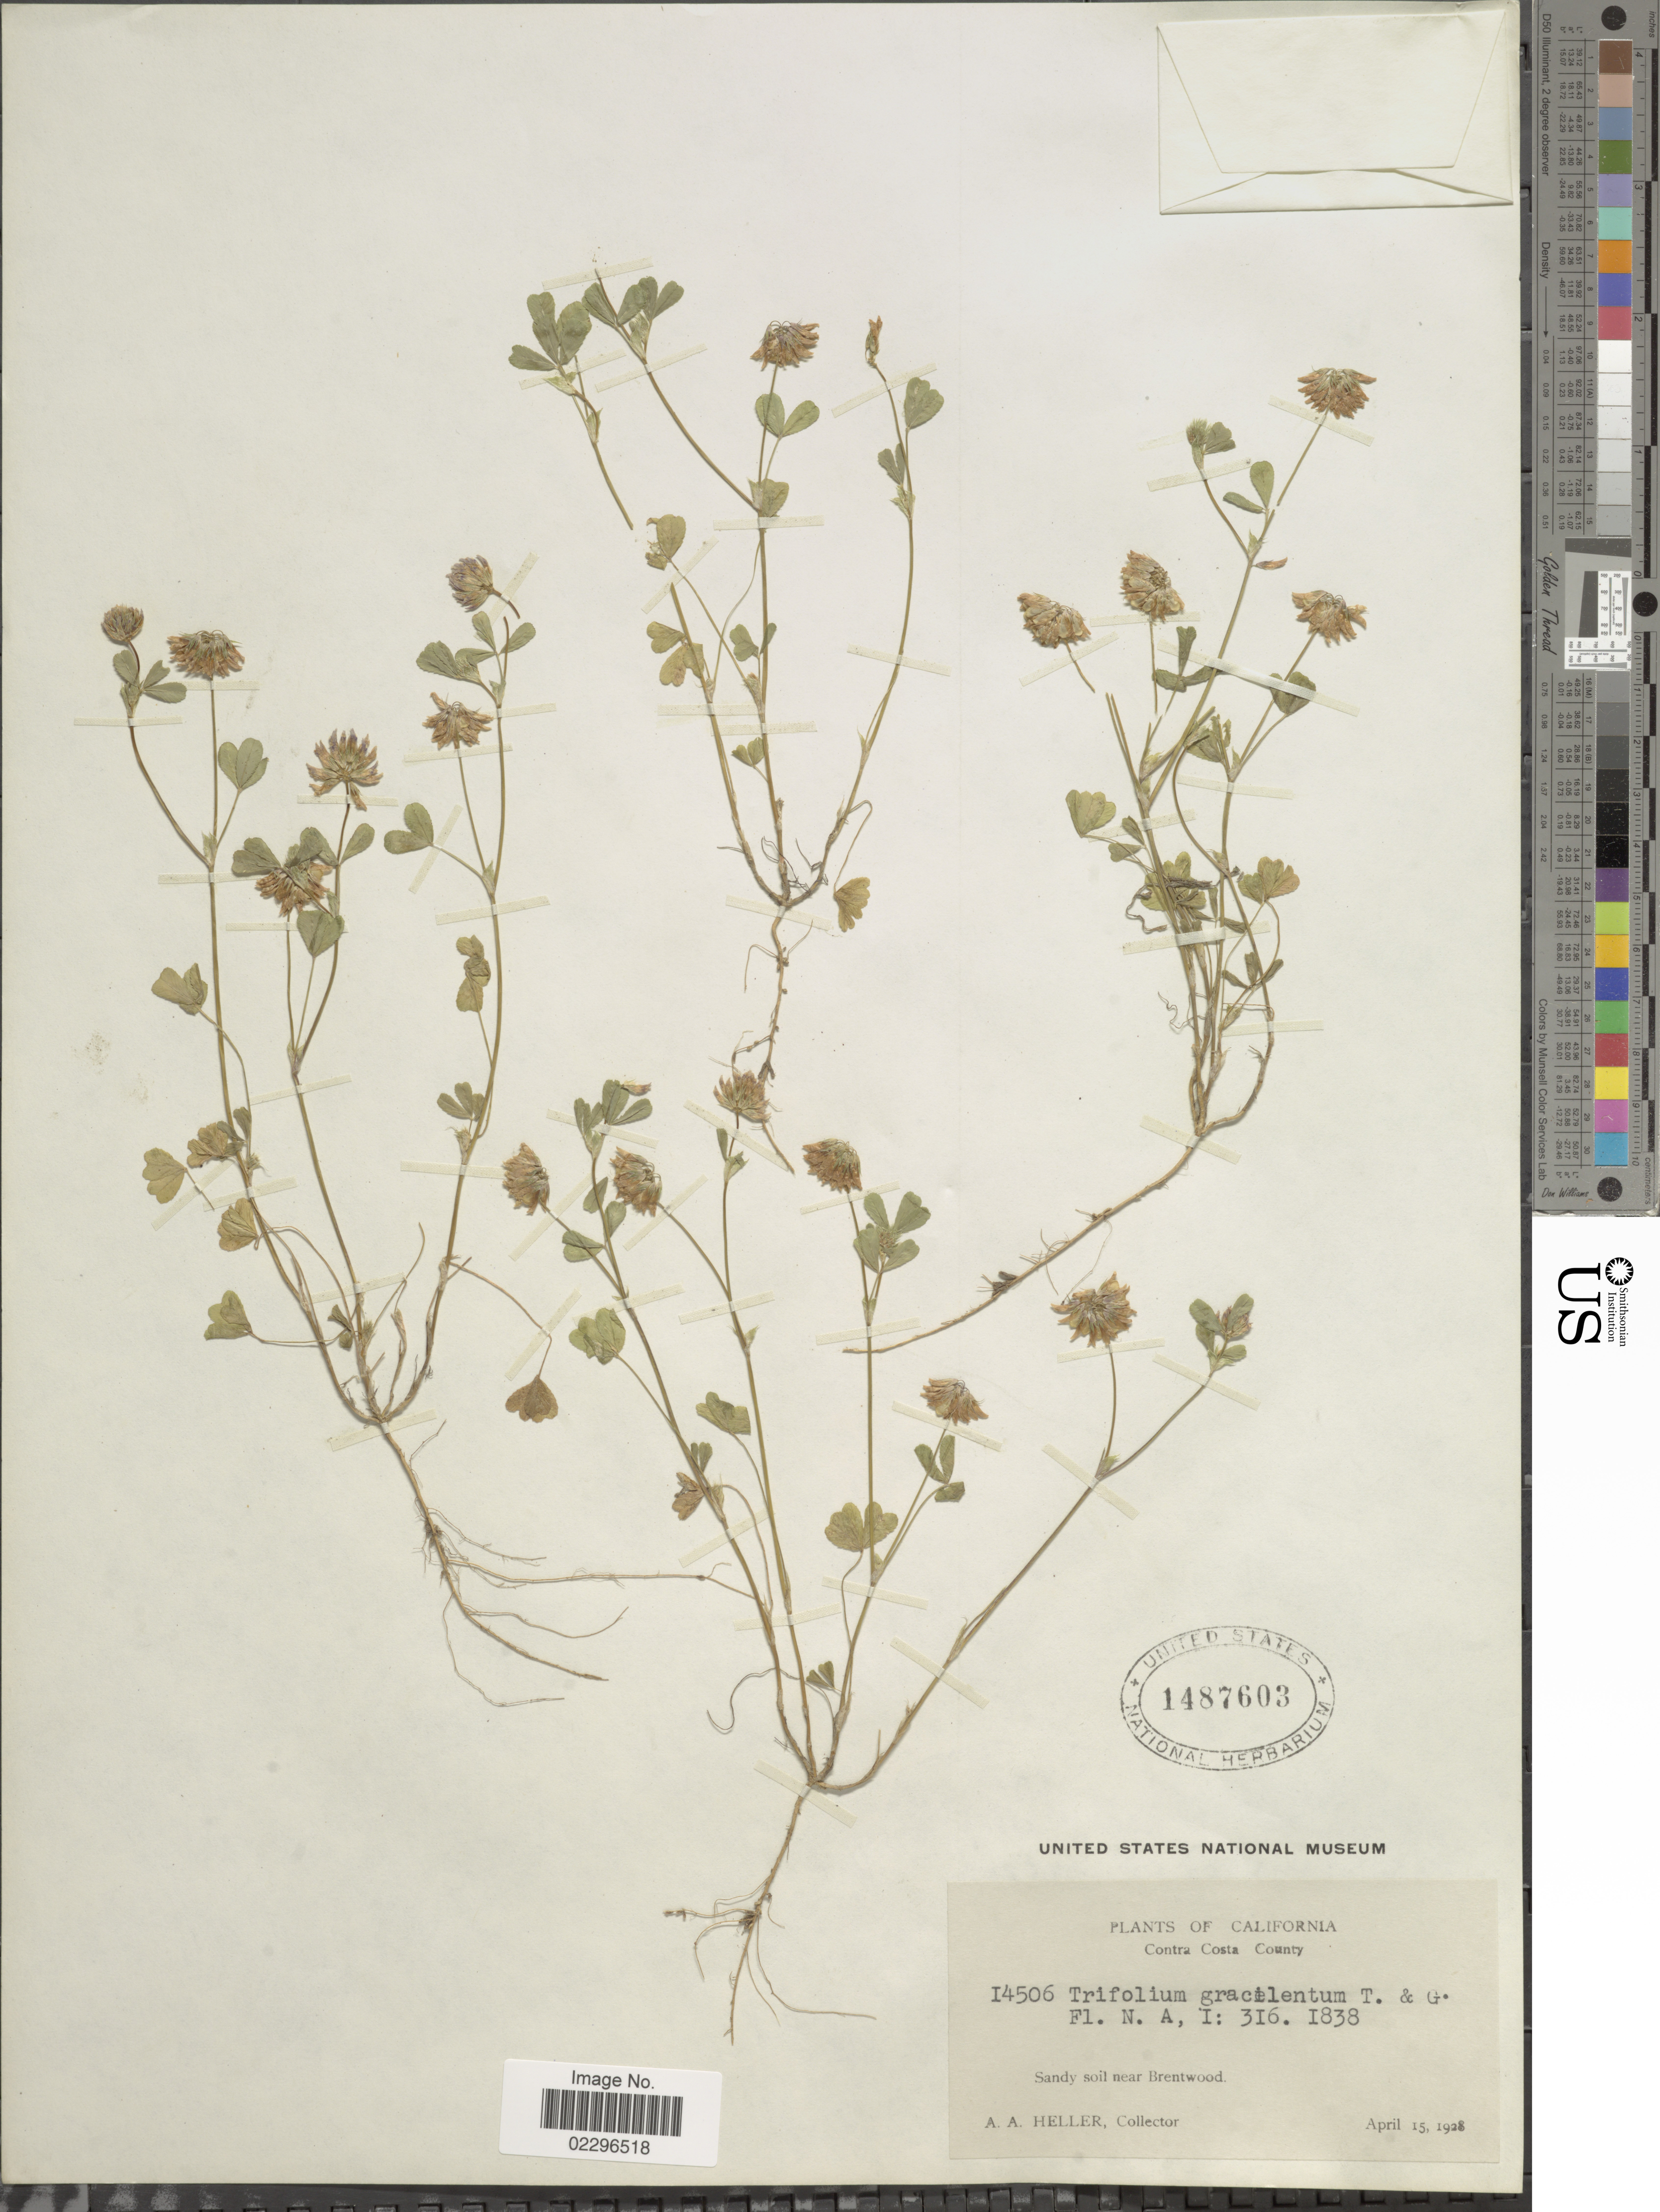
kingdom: Plantae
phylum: Tracheophyta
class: Magnoliopsida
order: Fabales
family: Fabaceae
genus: Trifolium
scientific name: Trifolium gracilentum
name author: Torr. & A. Gray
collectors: A. A. Heller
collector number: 14506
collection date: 1928-04-15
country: United States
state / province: California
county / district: Contra Costa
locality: Contra Costa County, Sandy soil near Brentwood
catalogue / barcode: US 1487603